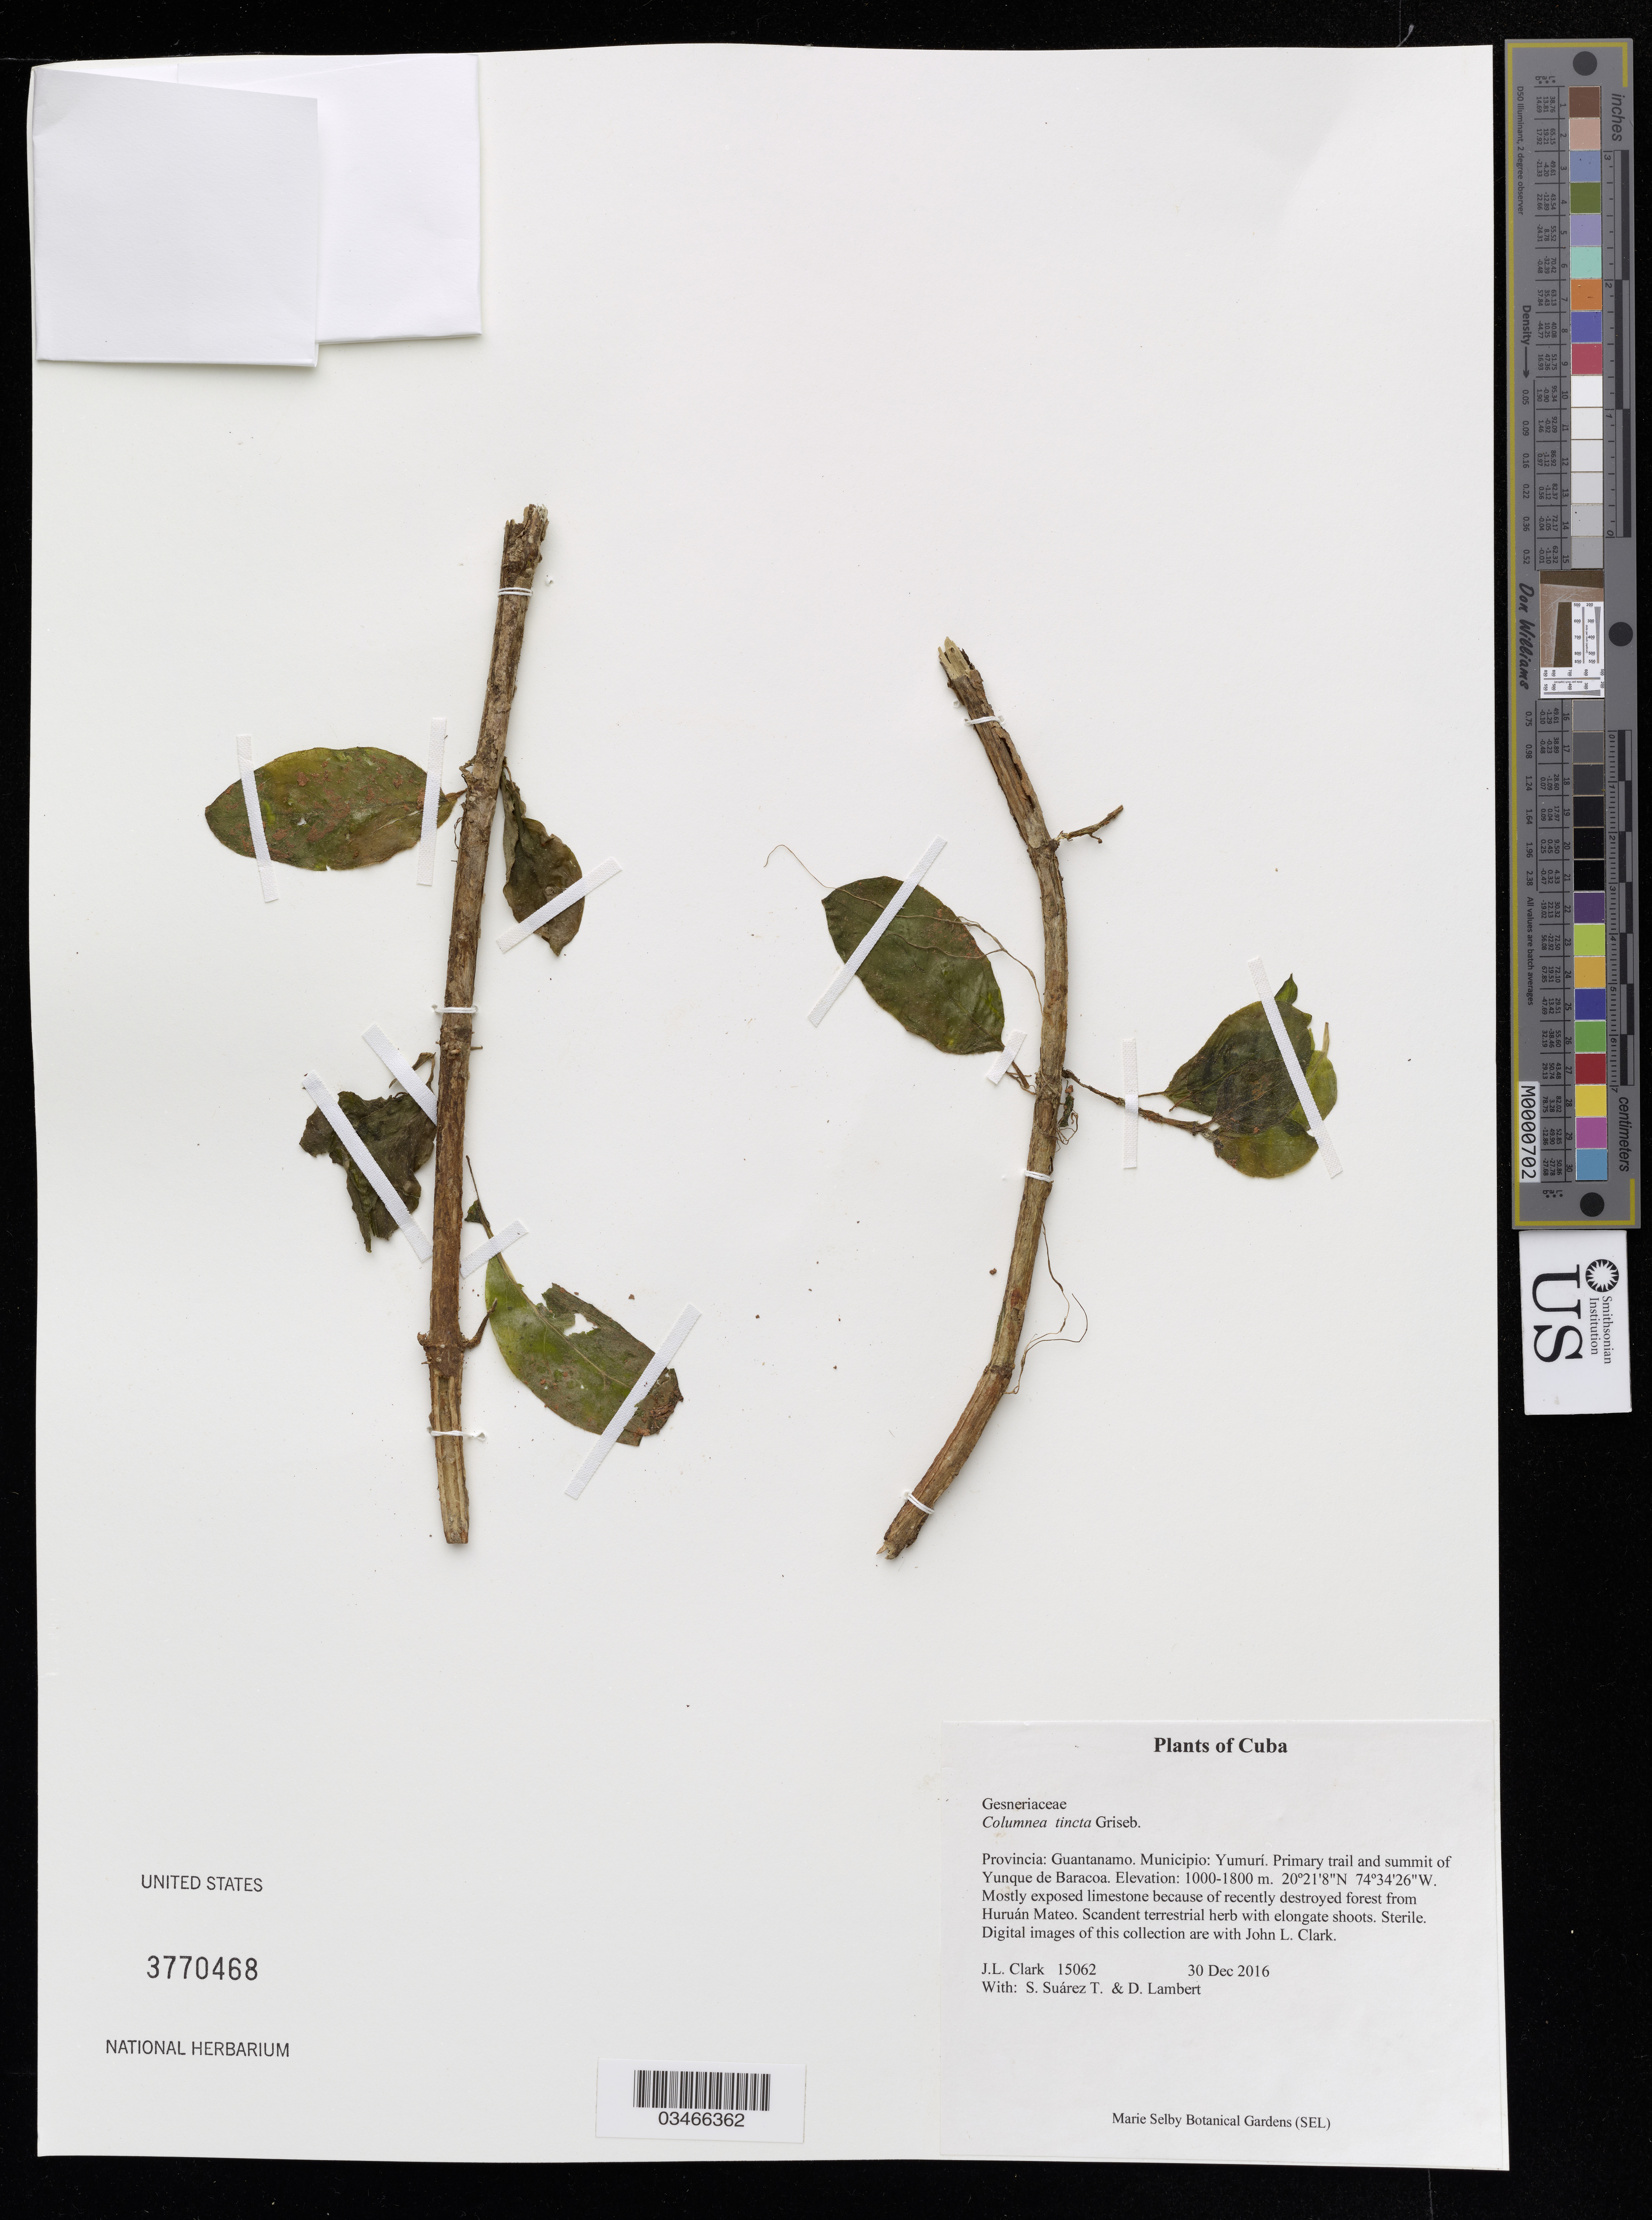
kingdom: Plantae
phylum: Tracheophyta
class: Magnoliopsida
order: Lamiales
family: Gesneriaceae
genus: Columnea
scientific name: Columnea tincta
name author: Griseb.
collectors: J. Clark, S. Suárez & D. Lambert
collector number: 15062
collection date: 2016-12-30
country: Cuba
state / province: Guantánamo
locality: Municipio: Yumurí, Primary trail and summit of Yunque de Baracoa.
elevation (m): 1000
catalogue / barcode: US 3770468